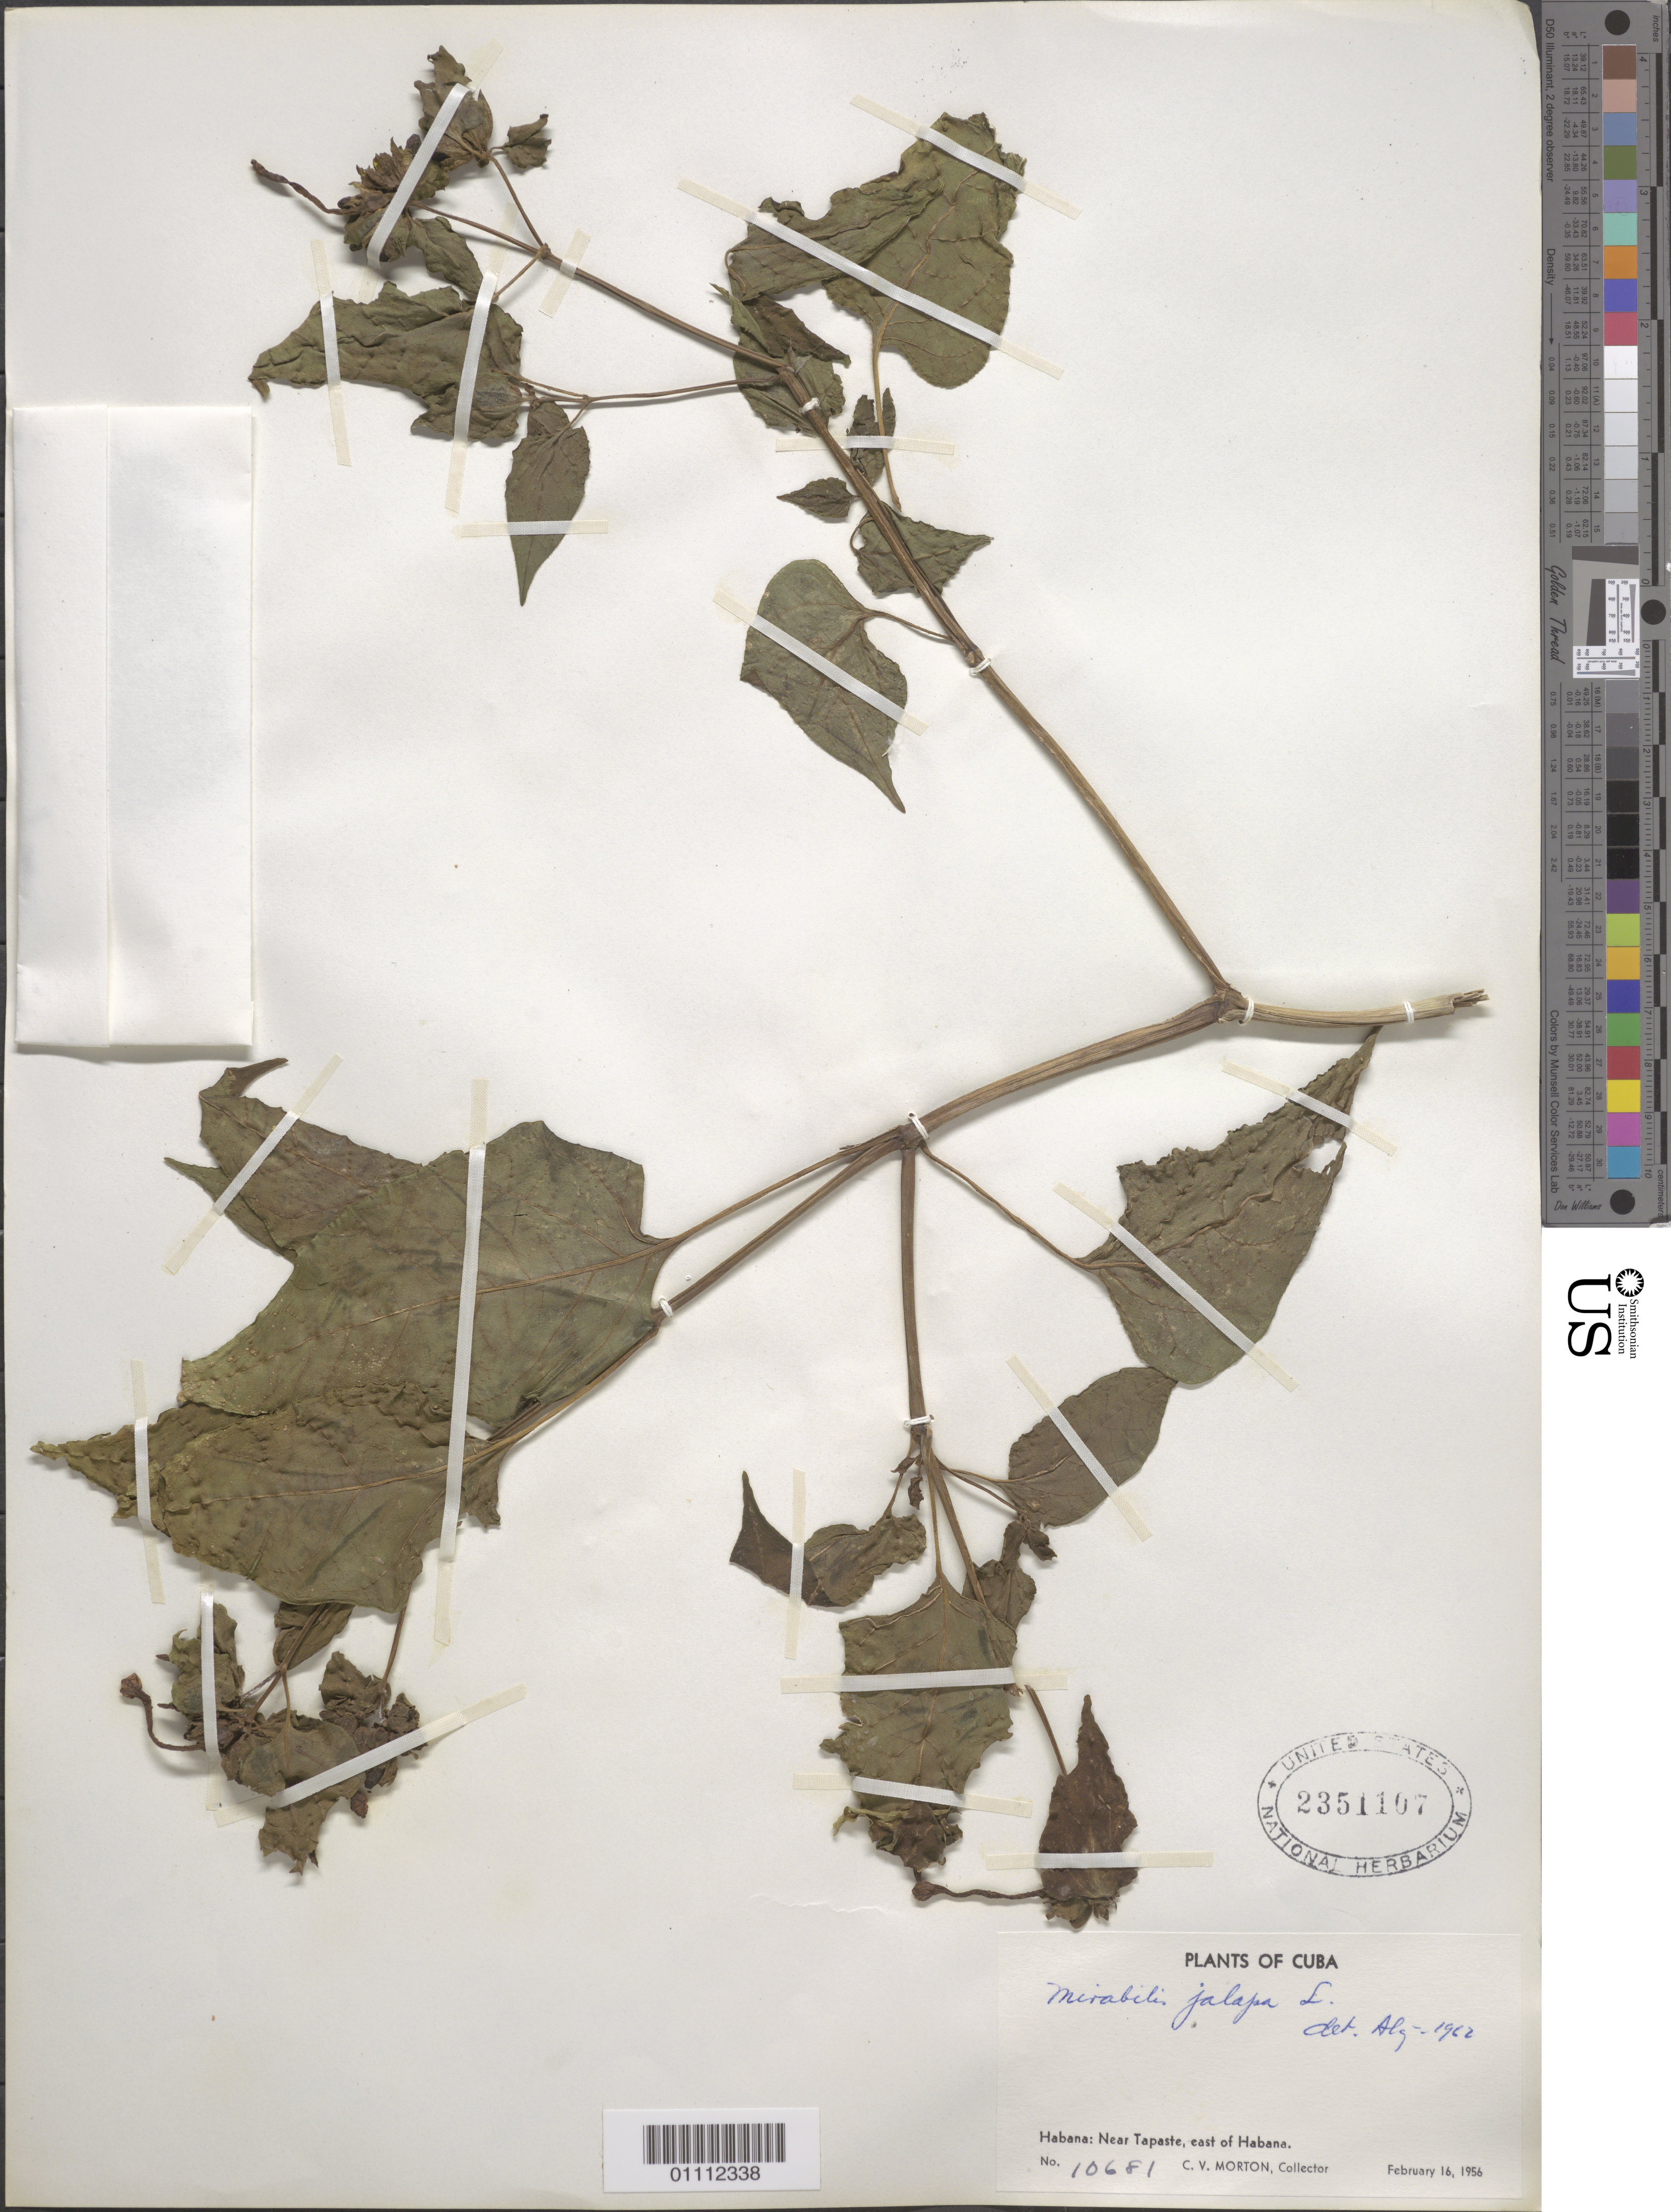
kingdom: Plantae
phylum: Tracheophyta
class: Magnoliopsida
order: Caryophyllales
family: Nyctaginaceae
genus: Mirabilis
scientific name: Mirabilis jalapa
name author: L.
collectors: C. V. Morton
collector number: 10681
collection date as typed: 16 Feb 1956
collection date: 1956-02-16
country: Cuba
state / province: La Habana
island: Cuba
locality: Near Tapaste, E of Habana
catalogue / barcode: US 2351107